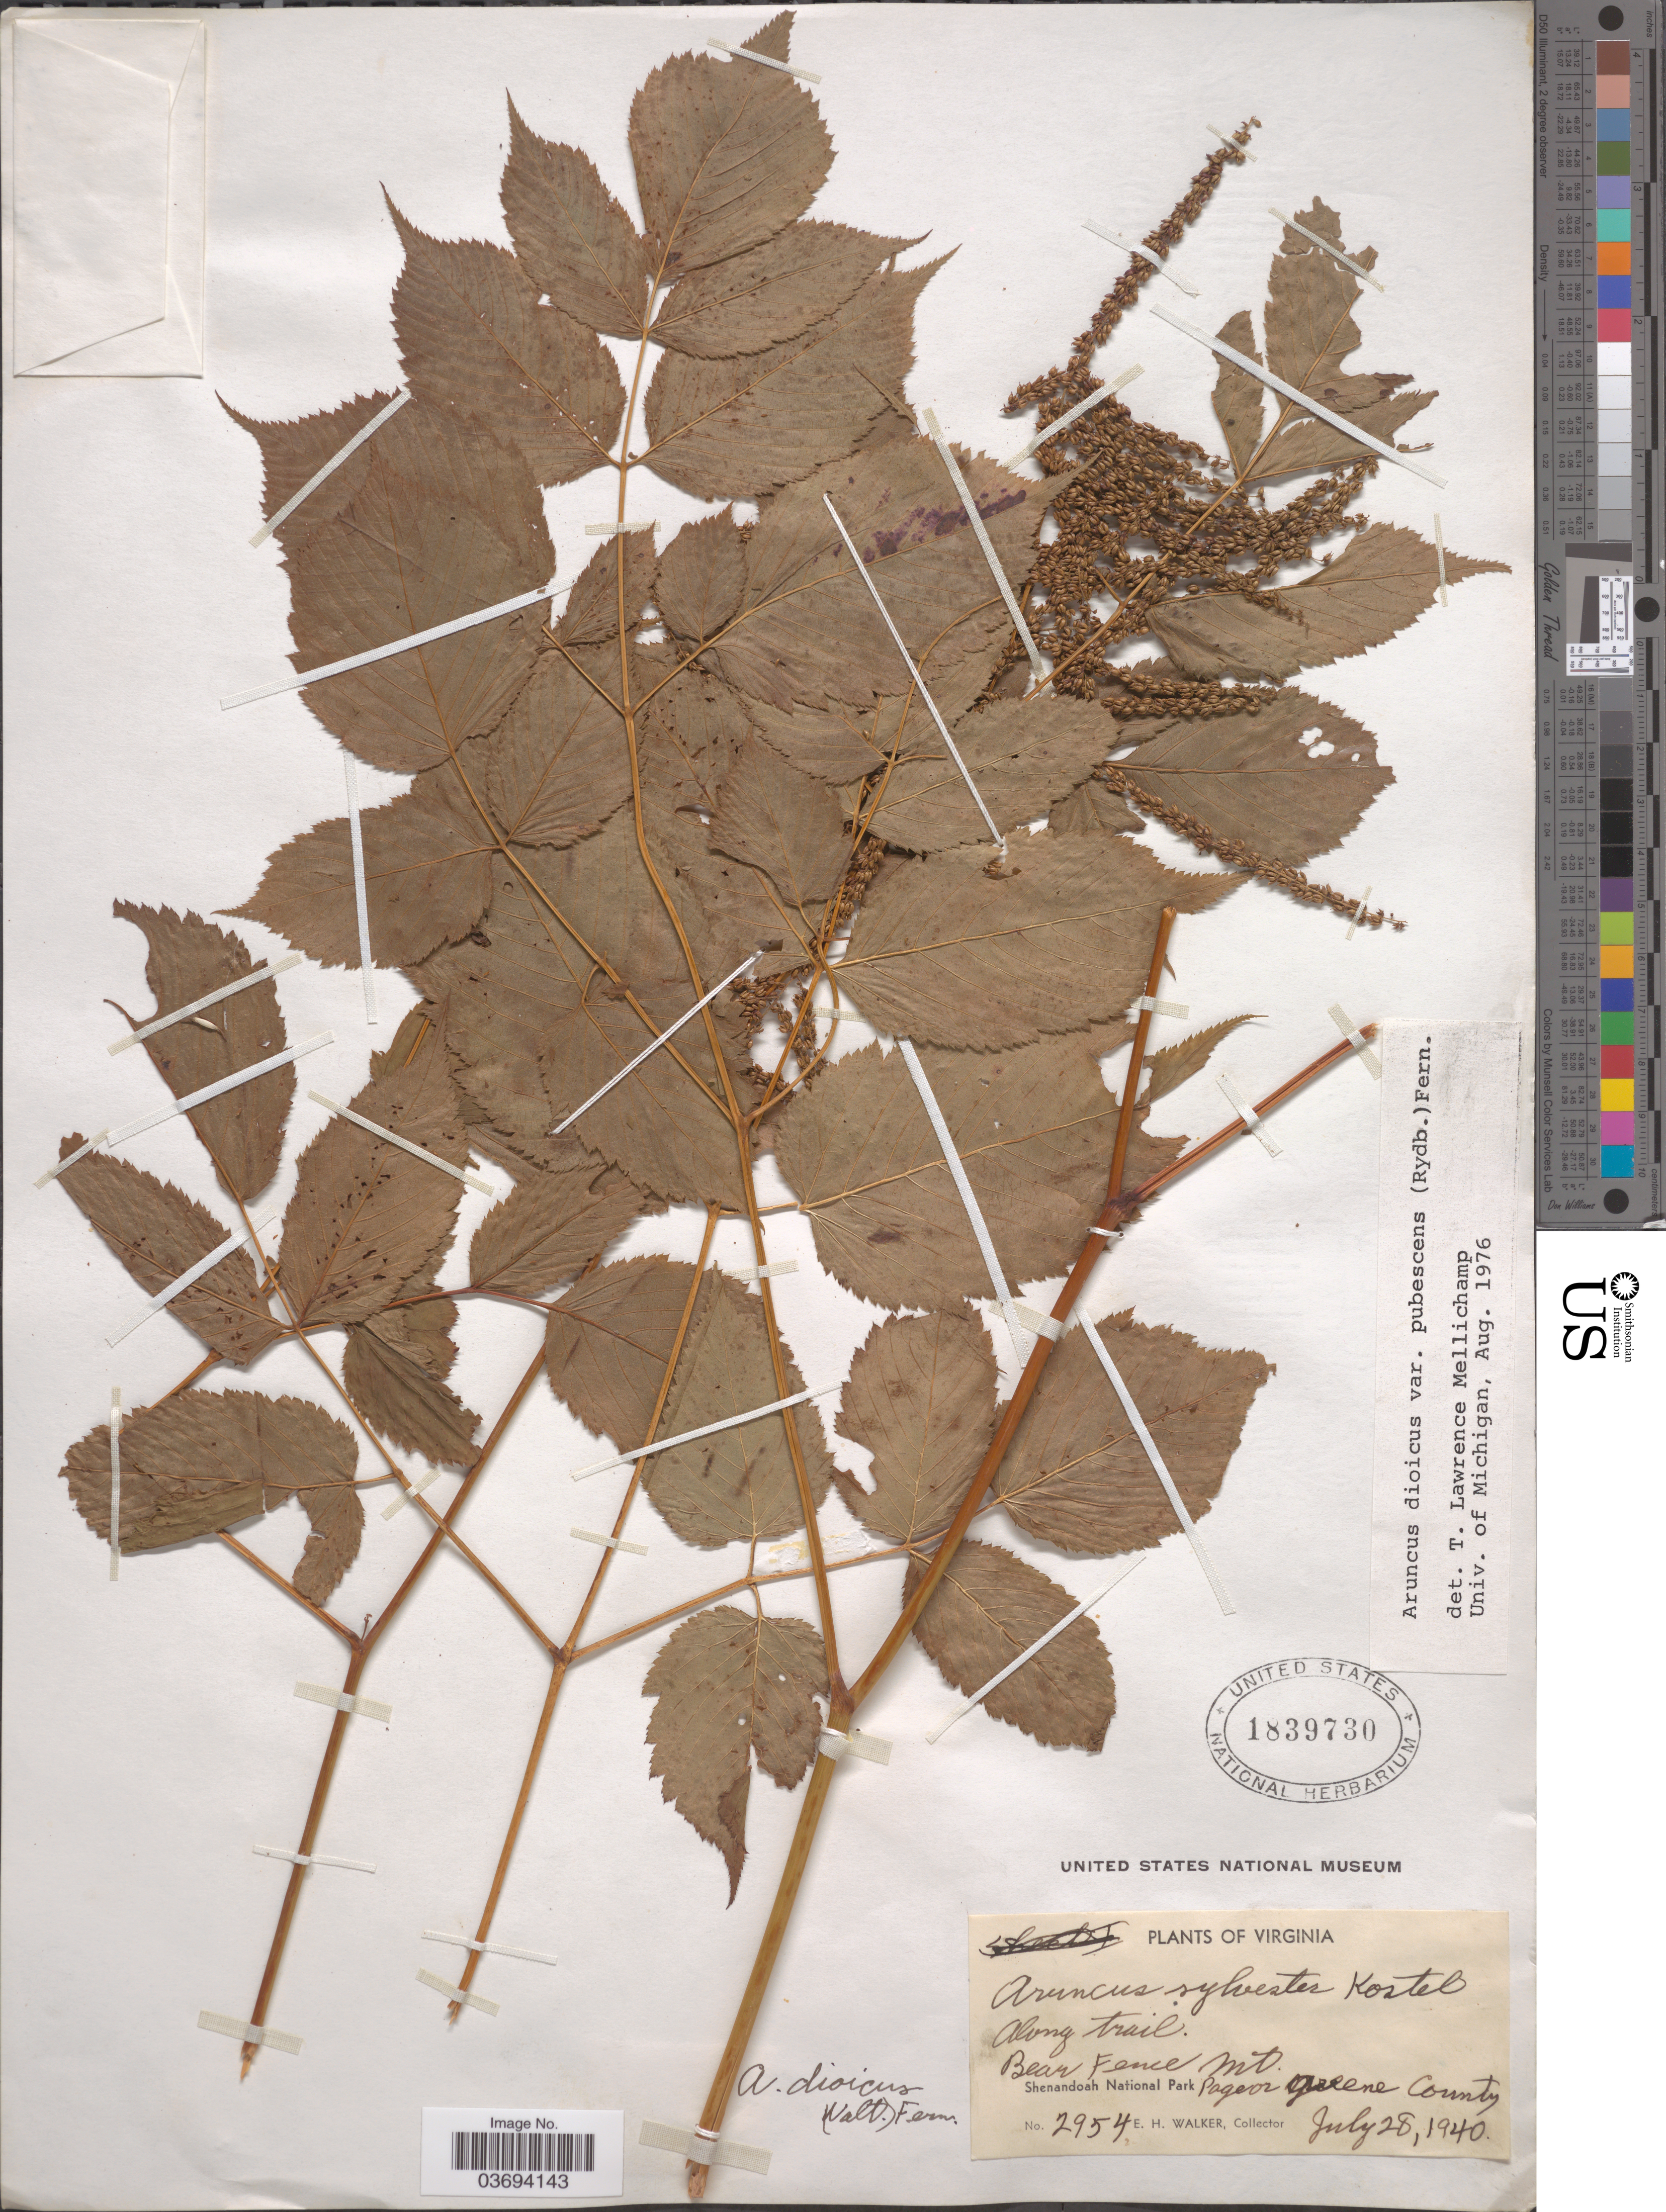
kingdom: Plantae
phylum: Tracheophyta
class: Magnoliopsida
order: Rosales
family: Rosaceae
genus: Aruncus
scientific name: Aruncus dioicus var. pubescens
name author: (Rydb.) Fernald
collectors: E. H. Walker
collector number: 2954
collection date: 1940-07-28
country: United States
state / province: Virginia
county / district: Greene / Page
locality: Along Trail. Bear Fence Mt. Shenandoah National Park. Page or Greene County.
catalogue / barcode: US 1839730